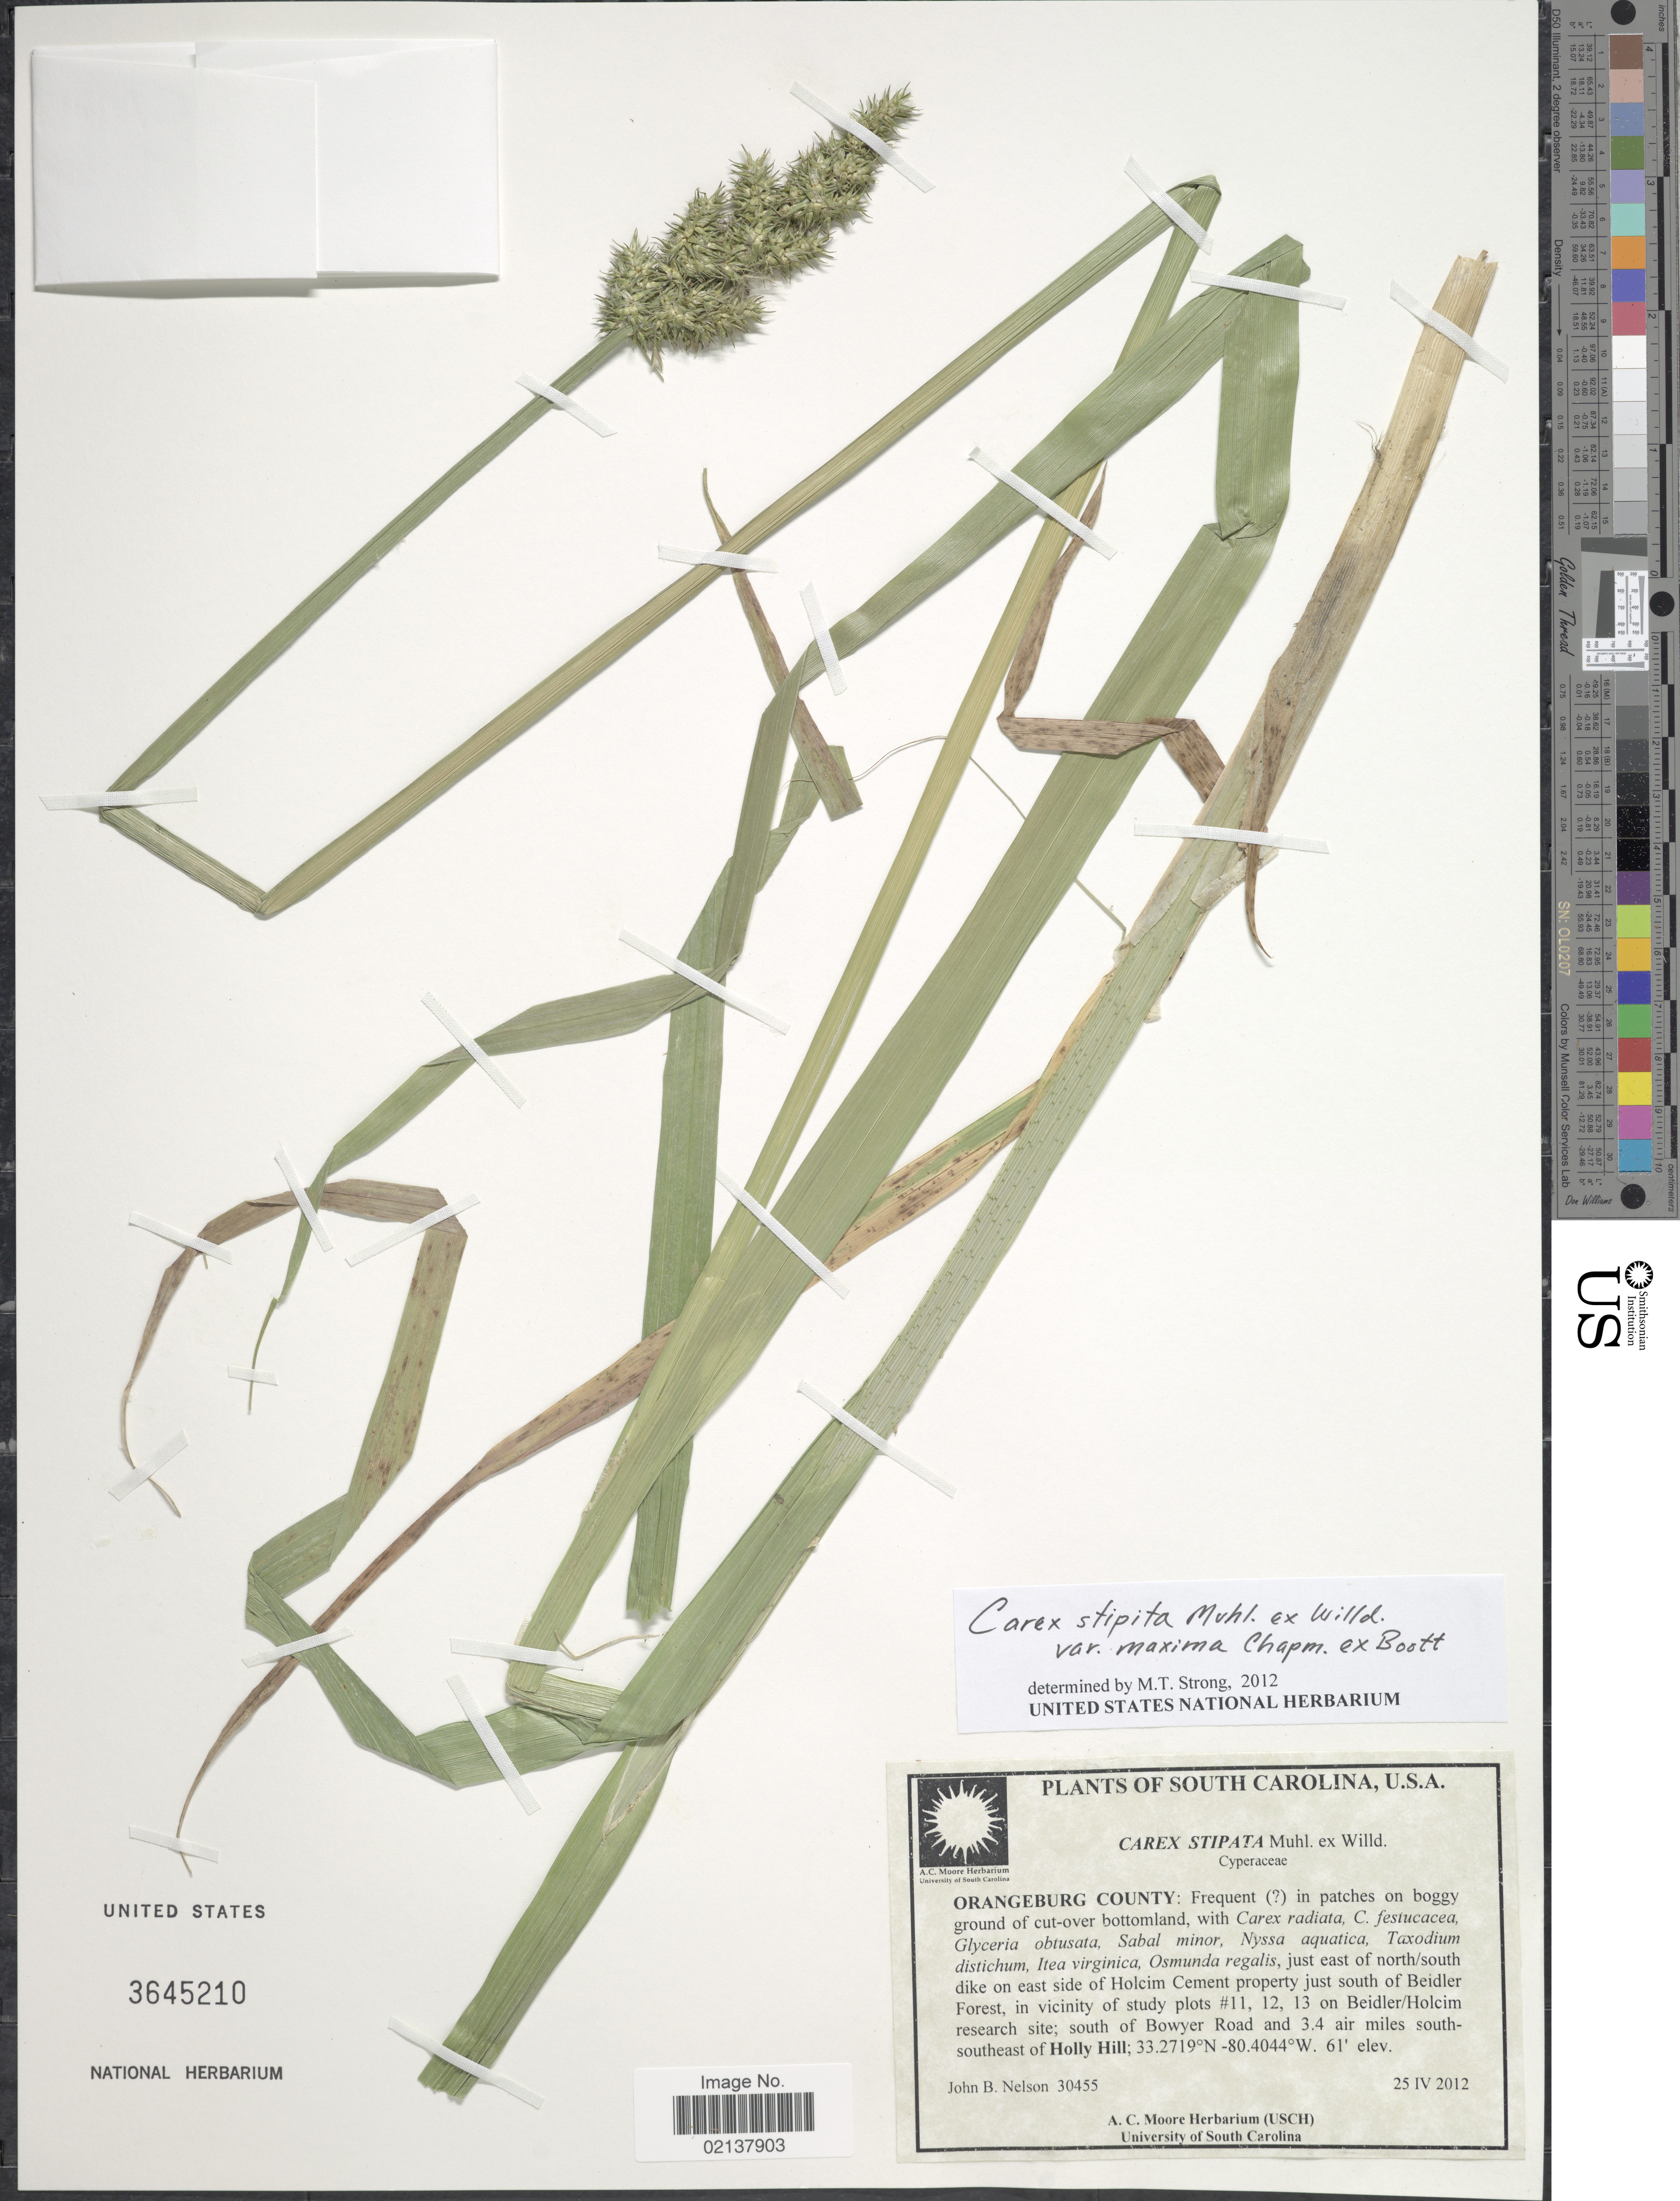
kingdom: Plantae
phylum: Tracheophyta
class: Liliopsida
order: Poales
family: Cyperaceae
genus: Carex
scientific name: Carex stipata var. maxima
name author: Chapm. ex Boott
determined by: Strong, Mark T., (BOT), Smithsonian Institution - National Museum of Natural History (UNITED STATES)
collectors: J. B. Nelson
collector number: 30455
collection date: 2012-04-25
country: United States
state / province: South Carolina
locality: Orangeburg County: Frequent ( [unsure placement]) in patches on boggy ground of cut-over bottomland, just east of north/south dike on east side of Holcim Cement property just south Beidler Forest, in vicinity of study plots #11, 12, 13 on Beidler/Holcim research site; south of Bowyer Road and 3.4 air miles south-southeast of Holly Hill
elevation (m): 19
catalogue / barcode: US 3645210